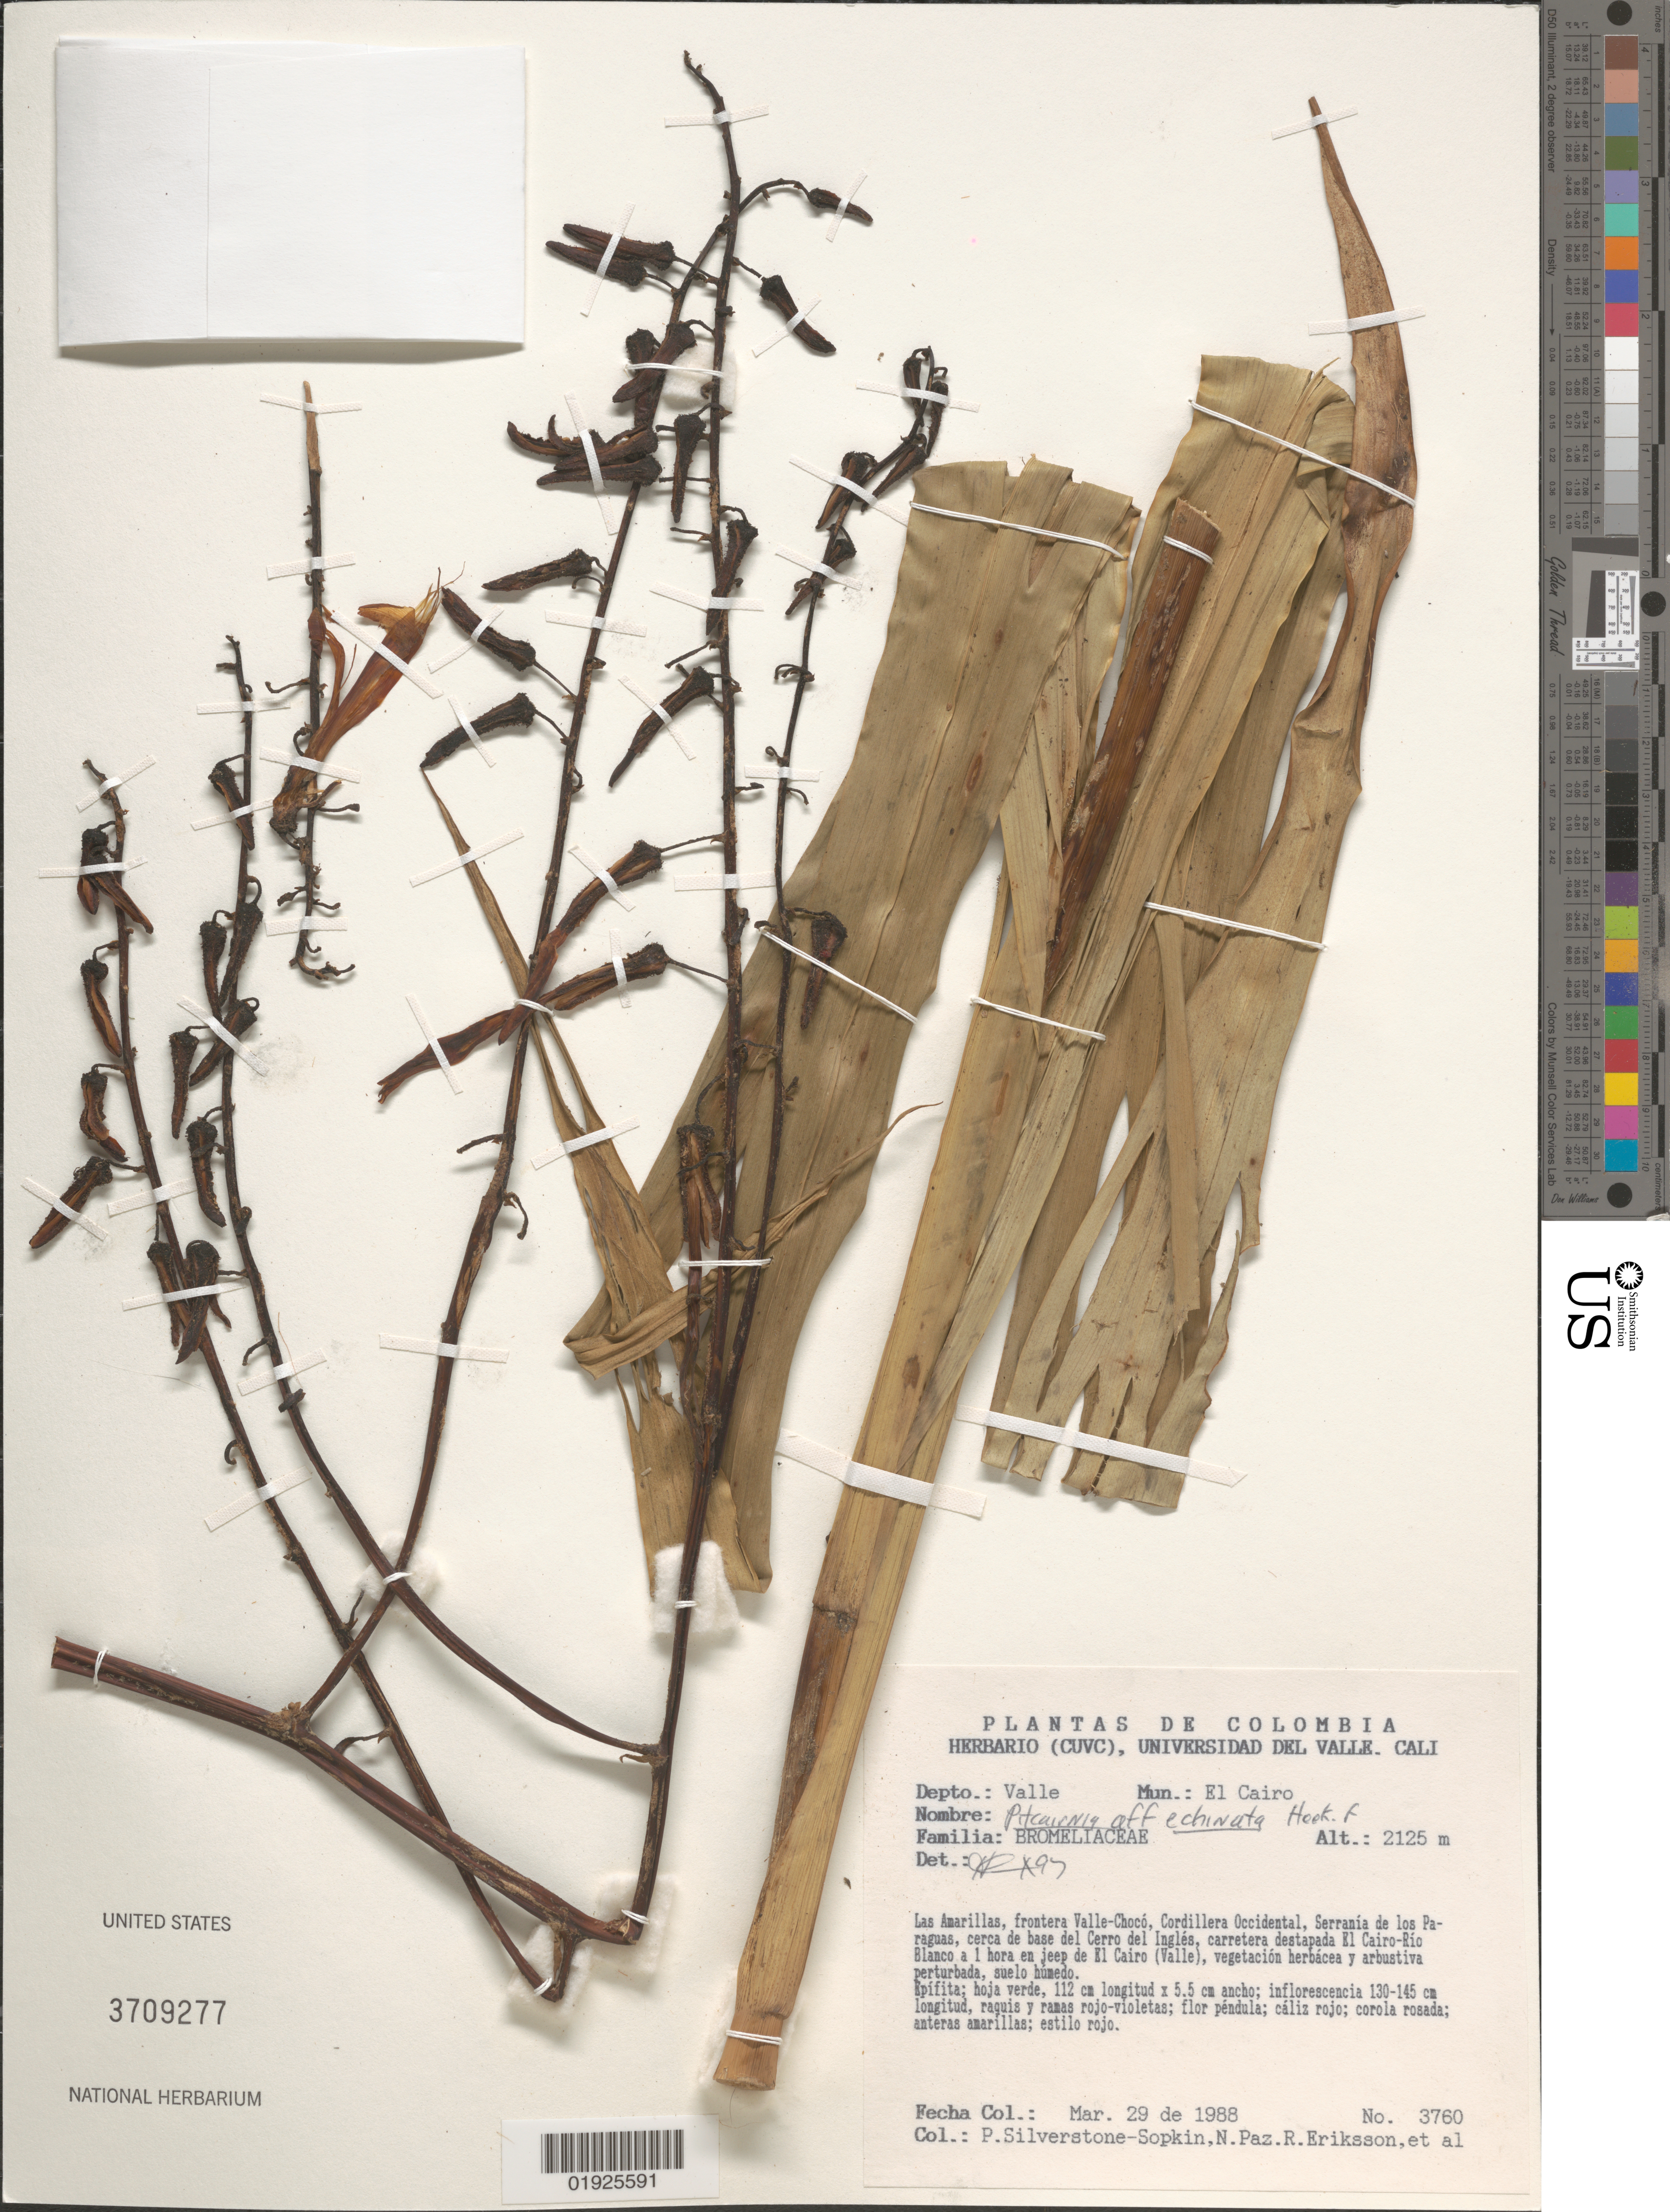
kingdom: Plantae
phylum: Tracheophyta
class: Liliopsida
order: Poales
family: Bromeliaceae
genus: Pitcairnia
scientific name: Pitcairnia echinata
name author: Hook.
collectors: P. A. Silverstone-Sopkin, N. Paz, R. Eriksson & et al.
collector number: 3760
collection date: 1988-03-29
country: Colombia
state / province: Valle del Cauca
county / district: El Cairo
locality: Las Amarillas, frontera Valle-Choco, Cordillera Occidental, Serrania de los Paraguas, cerca de base del Cerro del Ingles, carretera destapada El Cairo-Rio Blanco a 1 hora en jeep de El Cairo (Valle).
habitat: Vegetacion herbacea y arbustiva perturbada, suelo humedo.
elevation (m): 2125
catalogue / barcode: US 3709277